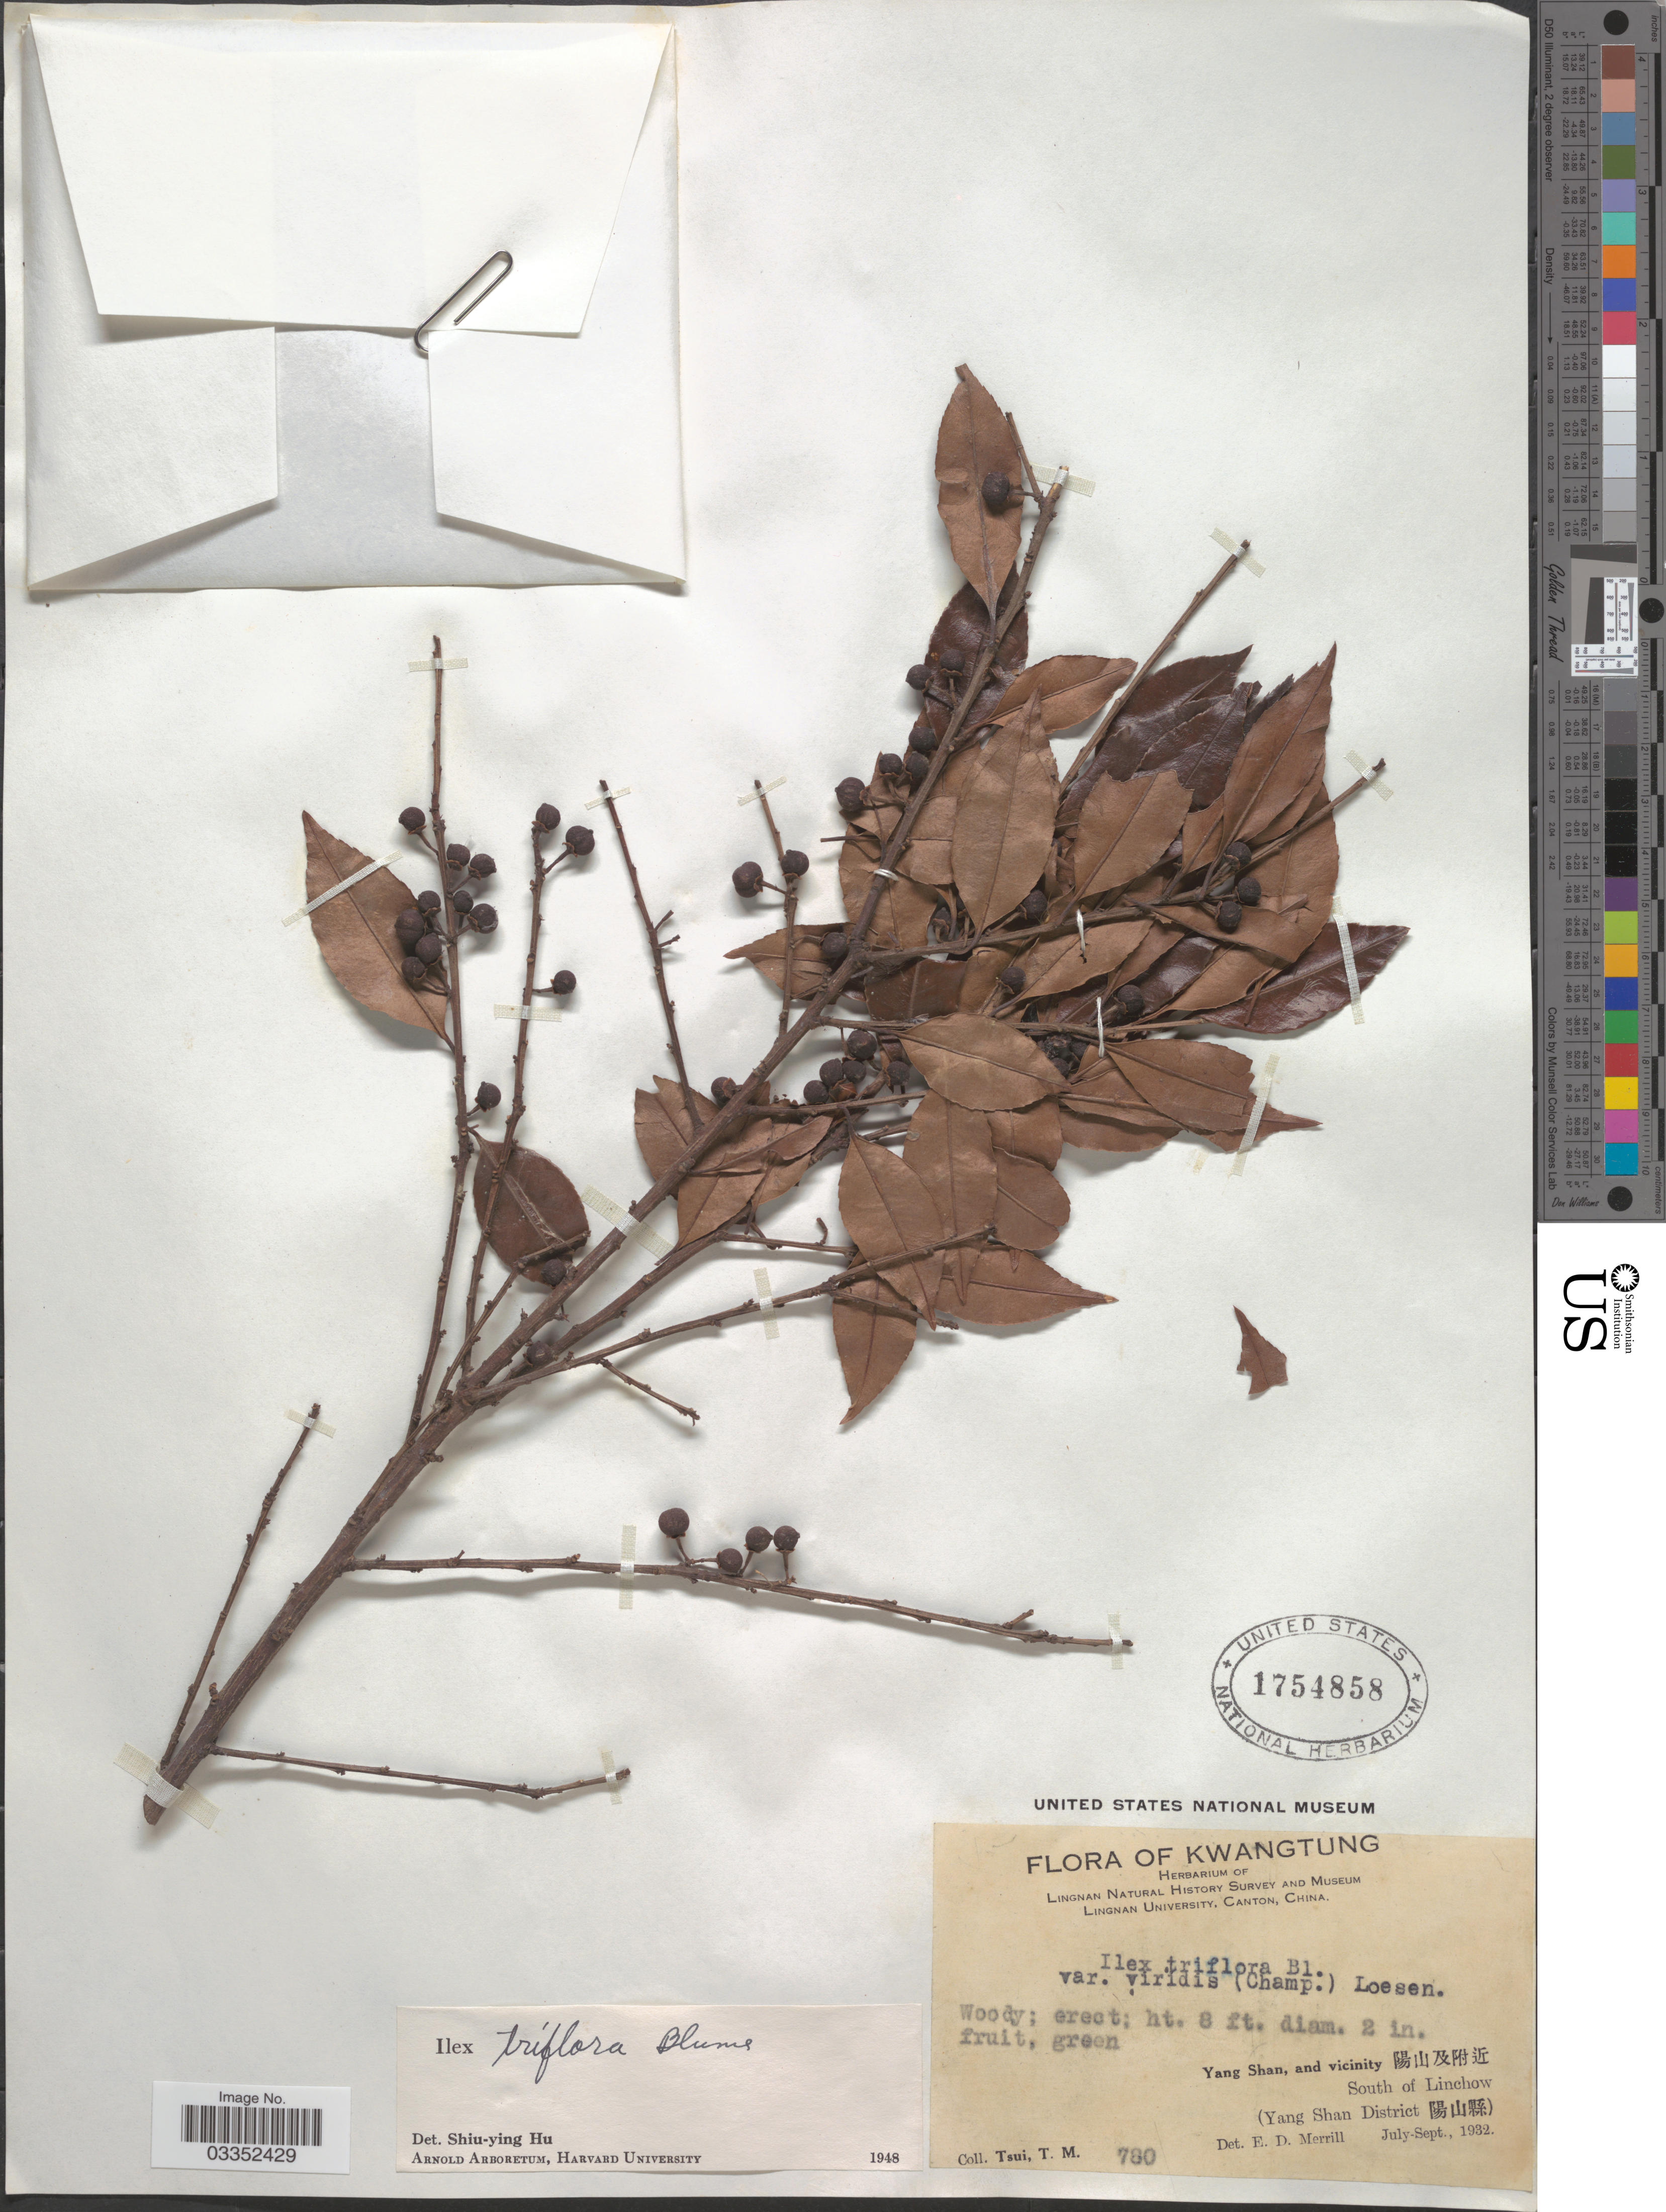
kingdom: Plantae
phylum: Tracheophyta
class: Magnoliopsida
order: Aquifoliales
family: Aquifoliaceae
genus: Ilex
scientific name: Ilex triflora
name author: Blume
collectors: T. Tsui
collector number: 780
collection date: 1932-07/1932-09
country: China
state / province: Guangdong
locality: Kwangtung, Yang Shan, and vicinity X, South of Linchow (Yang Shan District X).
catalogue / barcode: US 1754858